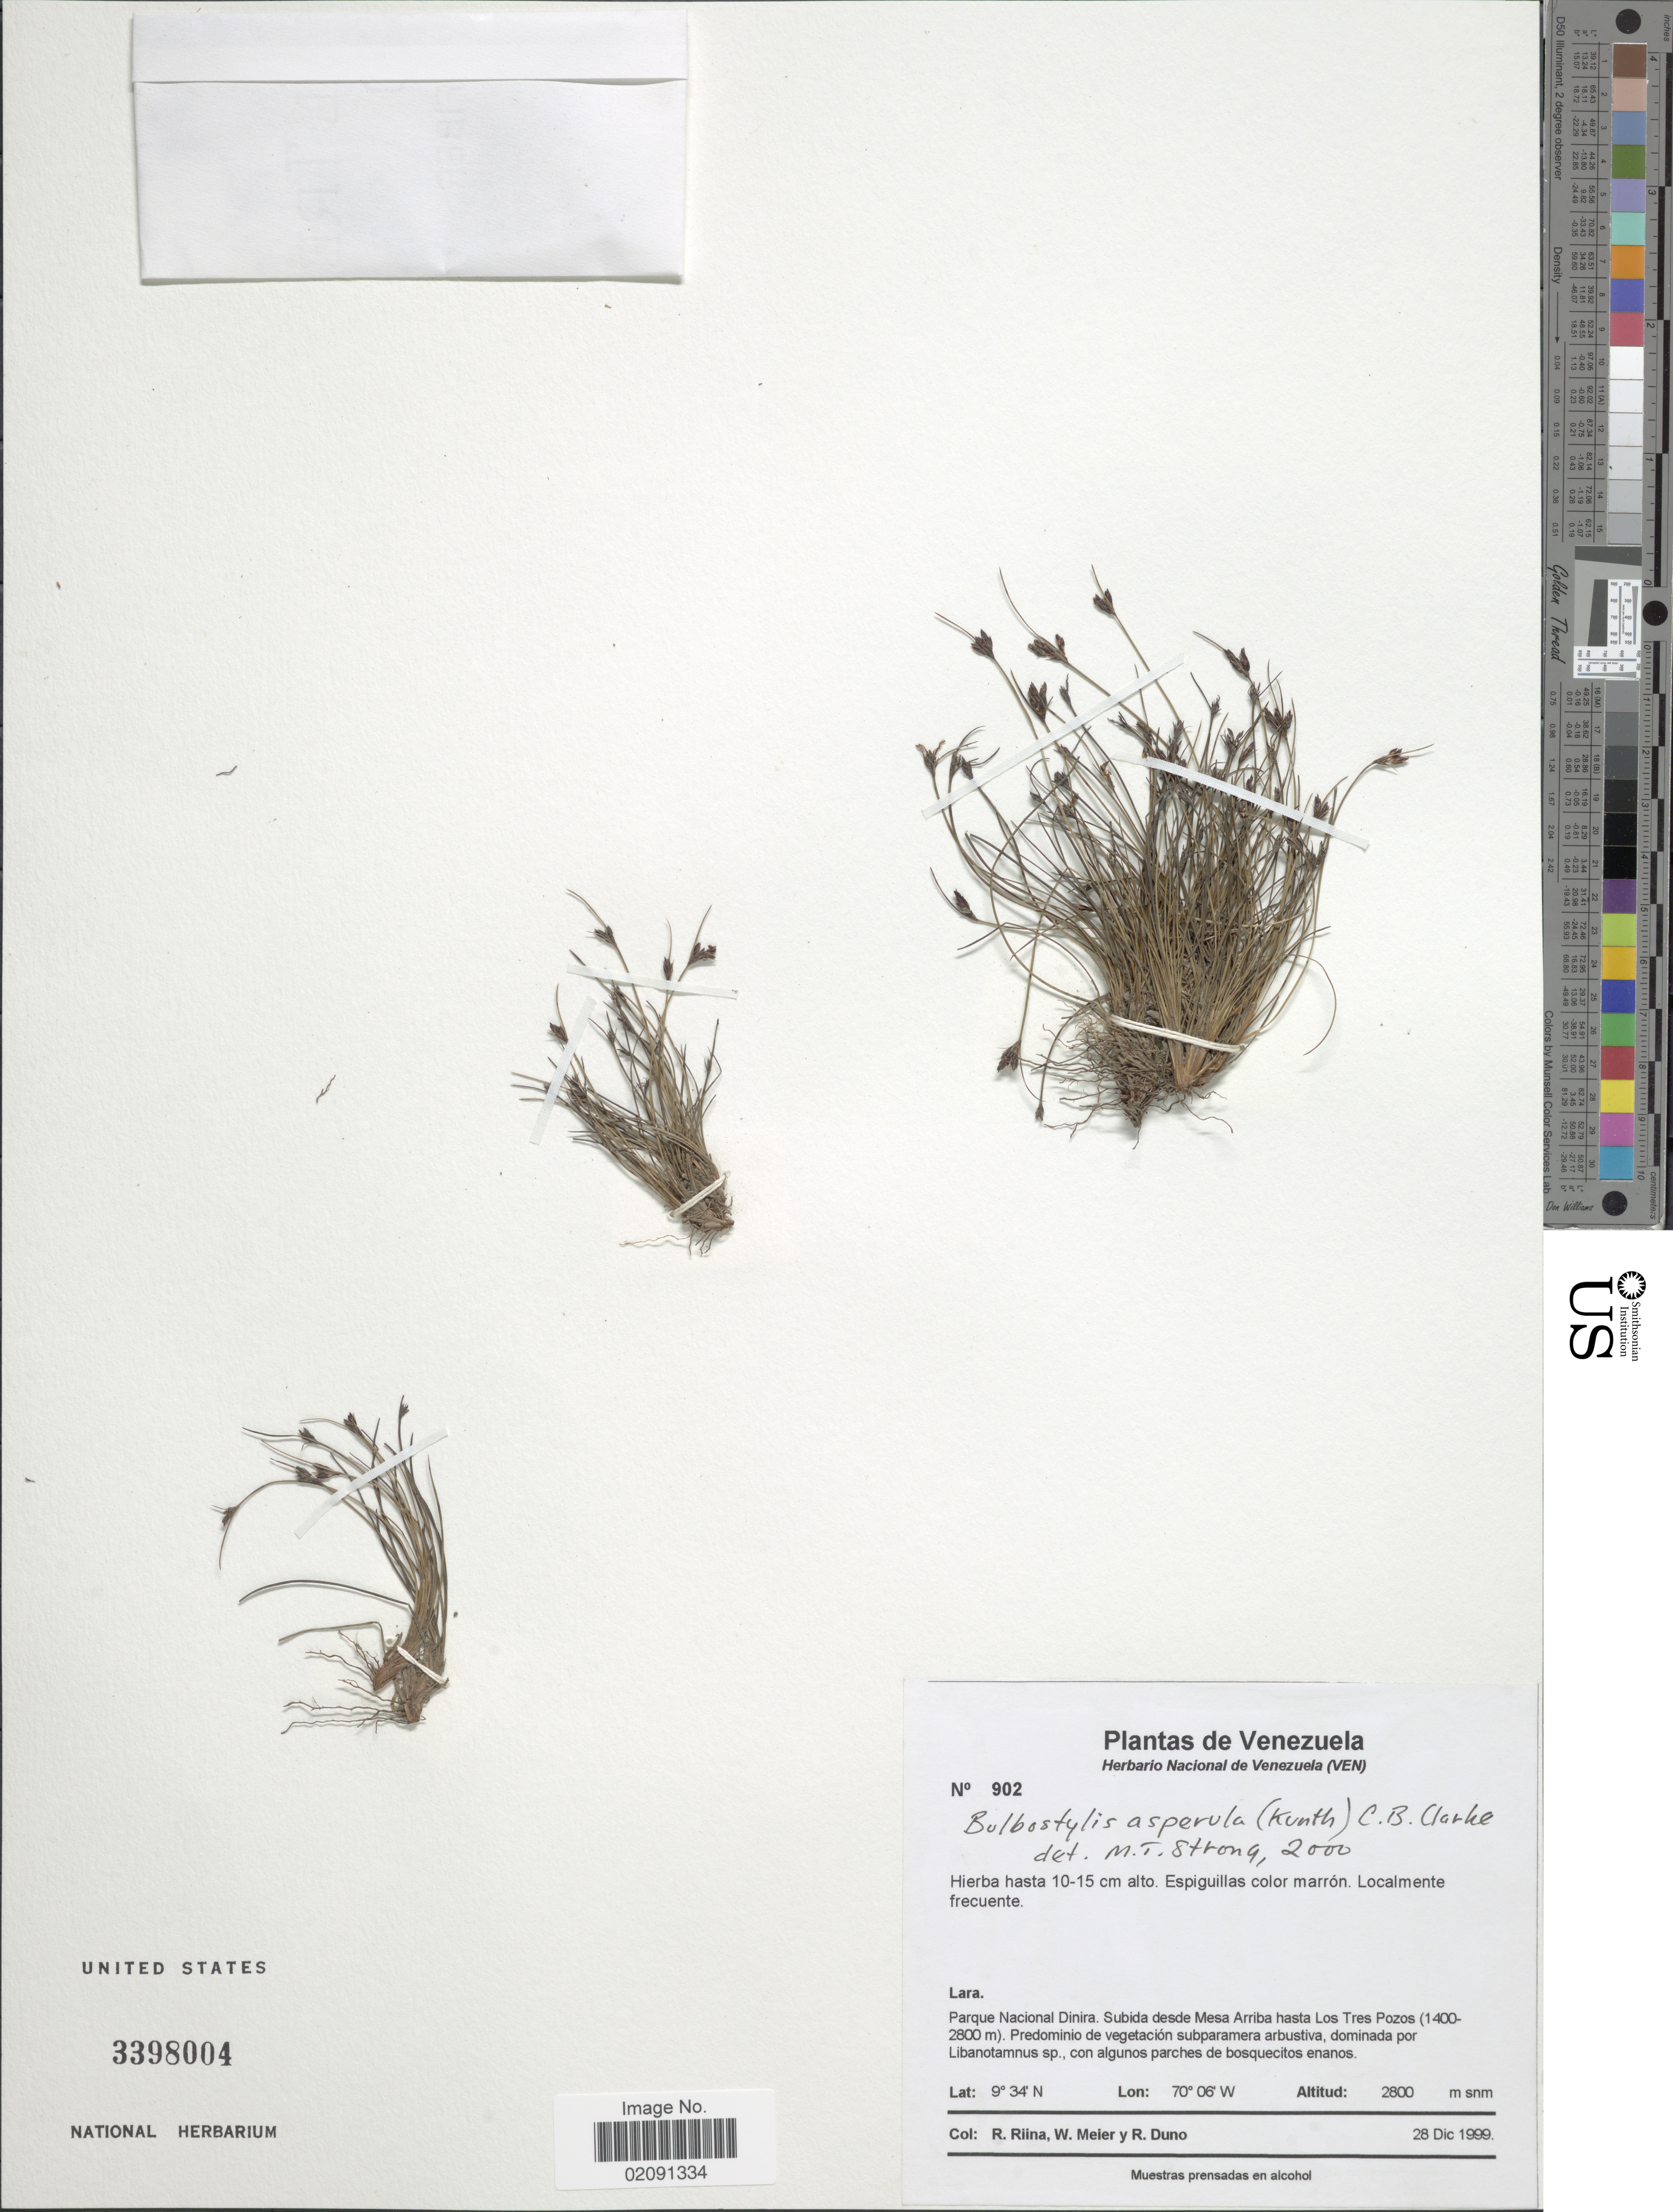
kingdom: Plantae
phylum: Tracheophyta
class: Liliopsida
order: Poales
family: Cyperaceae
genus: Bulbostylis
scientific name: Bulbostylis asperula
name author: (Kunth) C.B. Clarke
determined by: Strong, Mark T., (BOT), Smithsonian Institution - National Museum of Natural History (UNITED STATES)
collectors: R. Riina, W. Meier & R. Duno de Stefano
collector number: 902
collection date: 1999-12-28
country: Venezuela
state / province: Lara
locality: Parque Nacional Dinira, Subida desde Mesa Arriba hasta Los Tres Pozos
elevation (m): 1400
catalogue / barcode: US 3398004